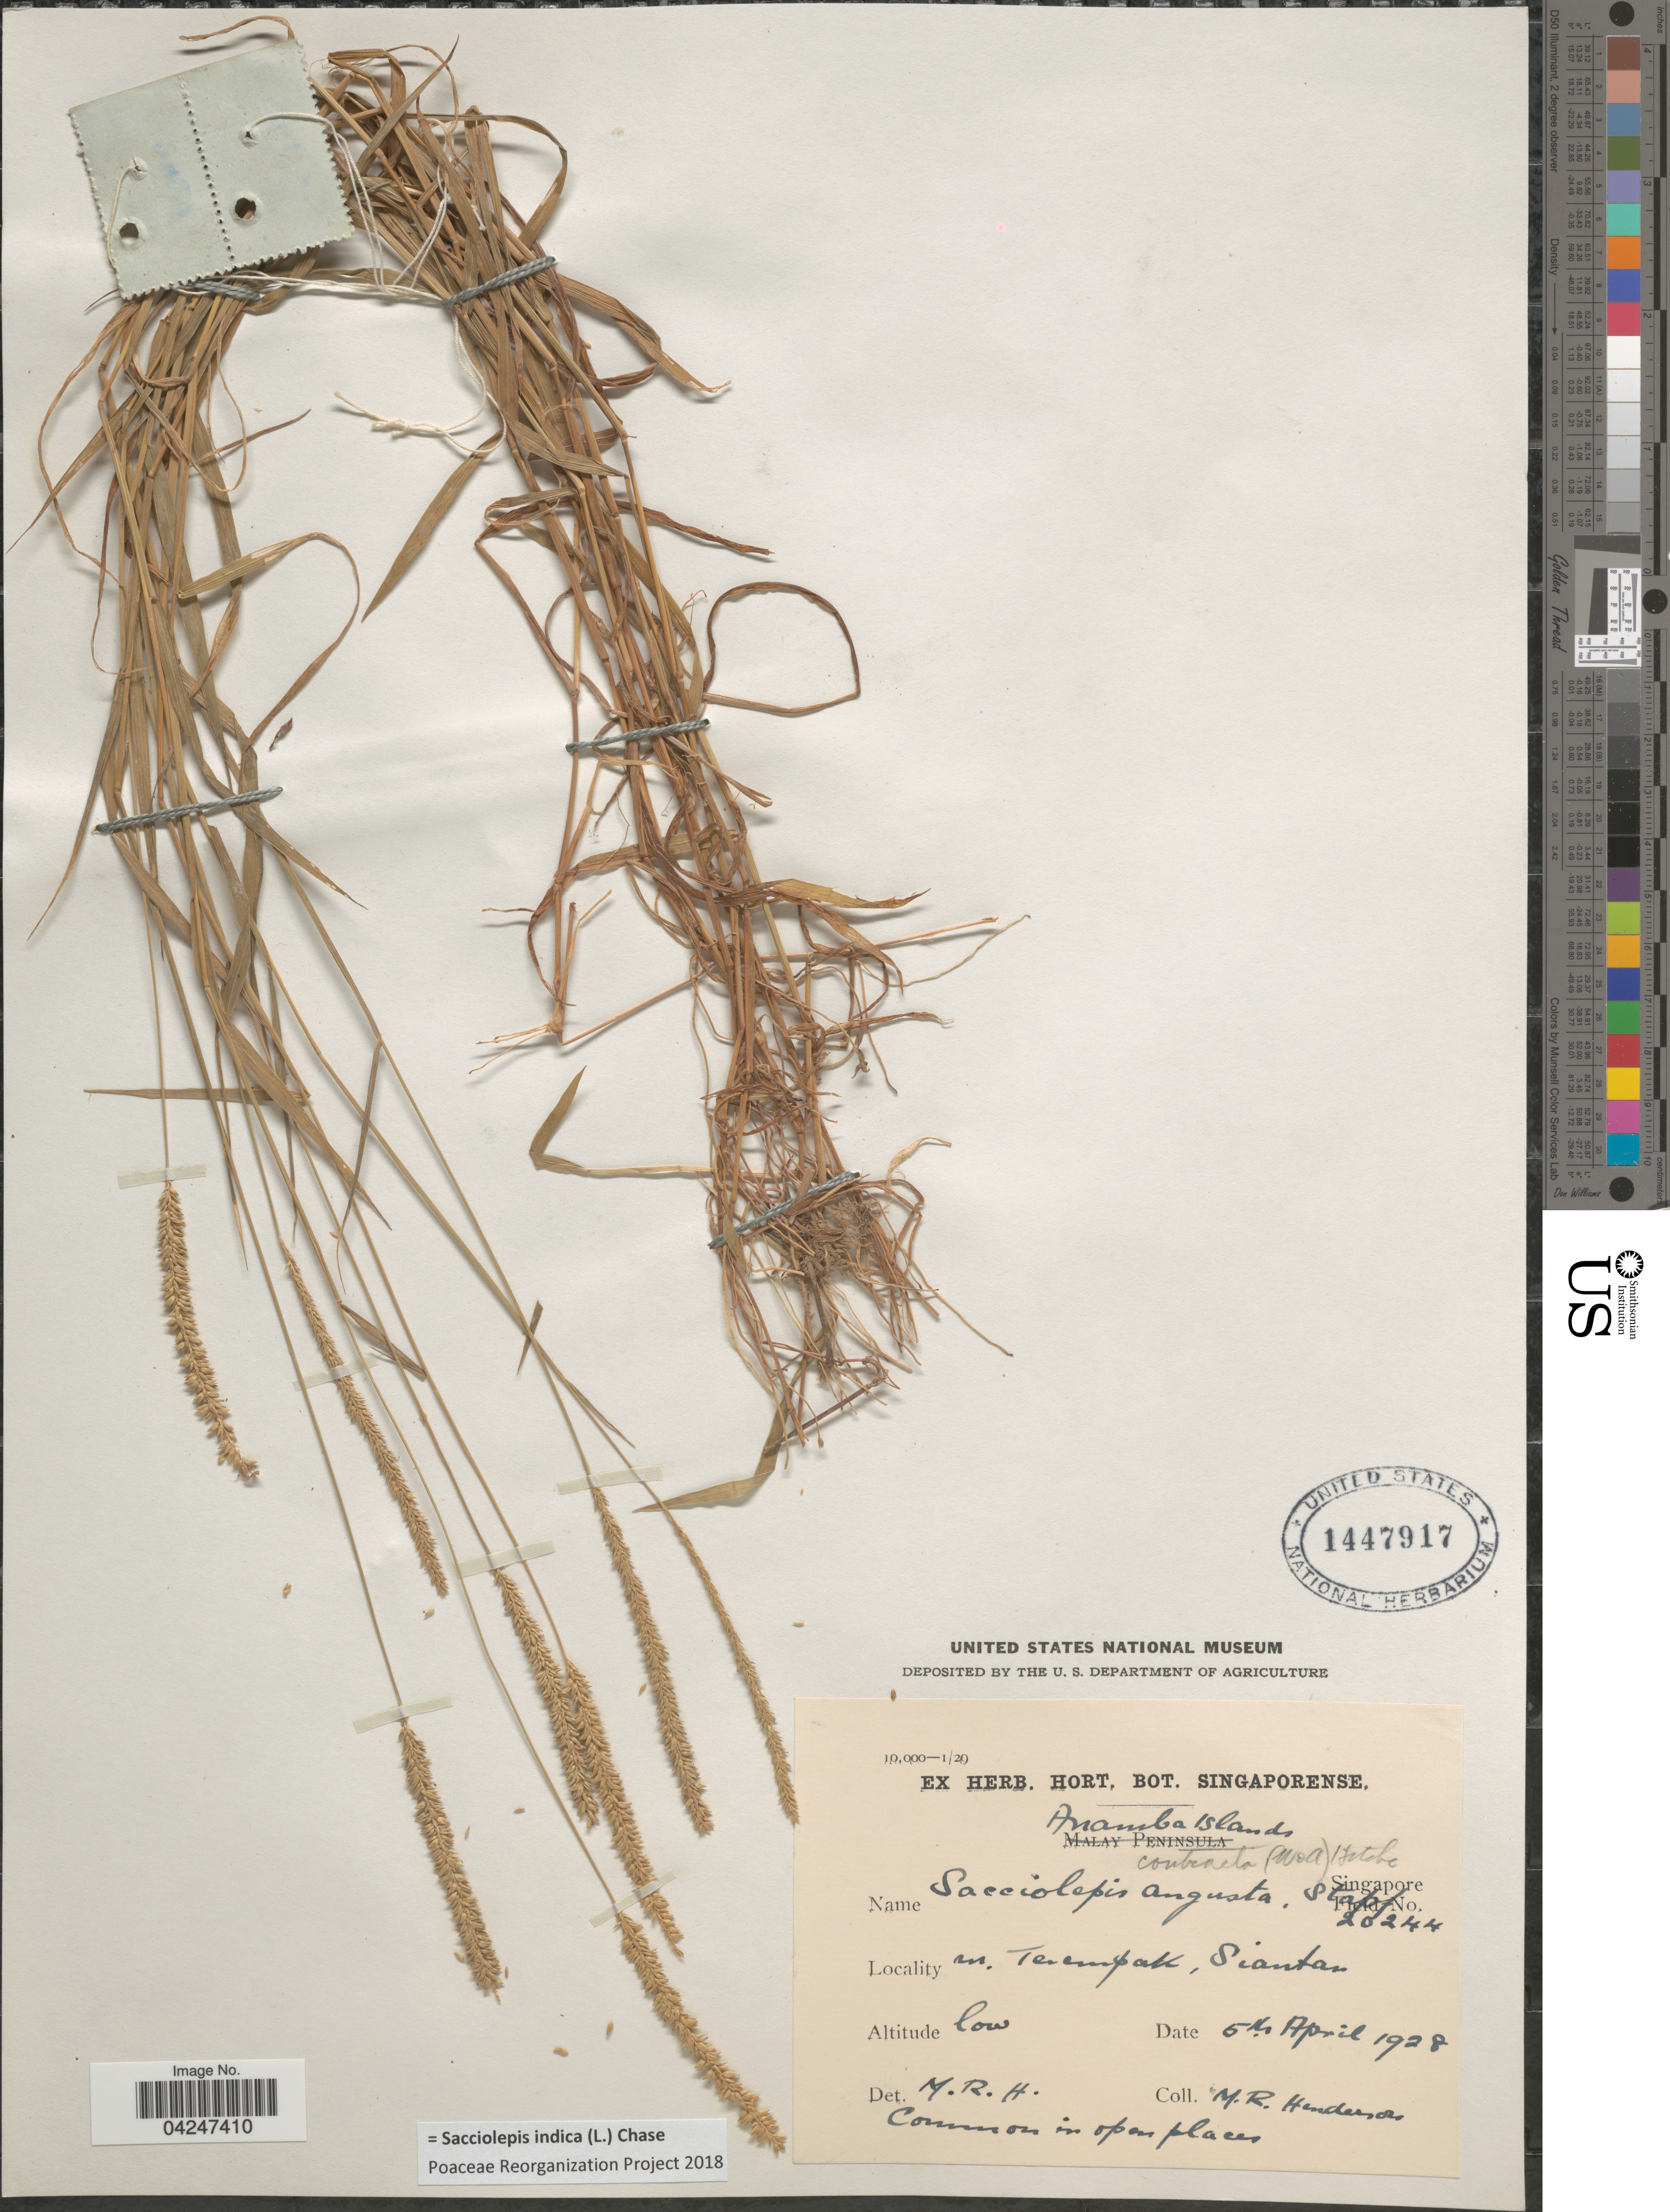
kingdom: Plantae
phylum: Tracheophyta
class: Liliopsida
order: Poales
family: Poaceae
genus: Sacciolepis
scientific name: Sacciolepis indica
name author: (L.) Chase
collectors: M. Henderson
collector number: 20244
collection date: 1928-04-05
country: Indonesia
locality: Anamba Islands. In Terempak, Siantan.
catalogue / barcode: US 1447917